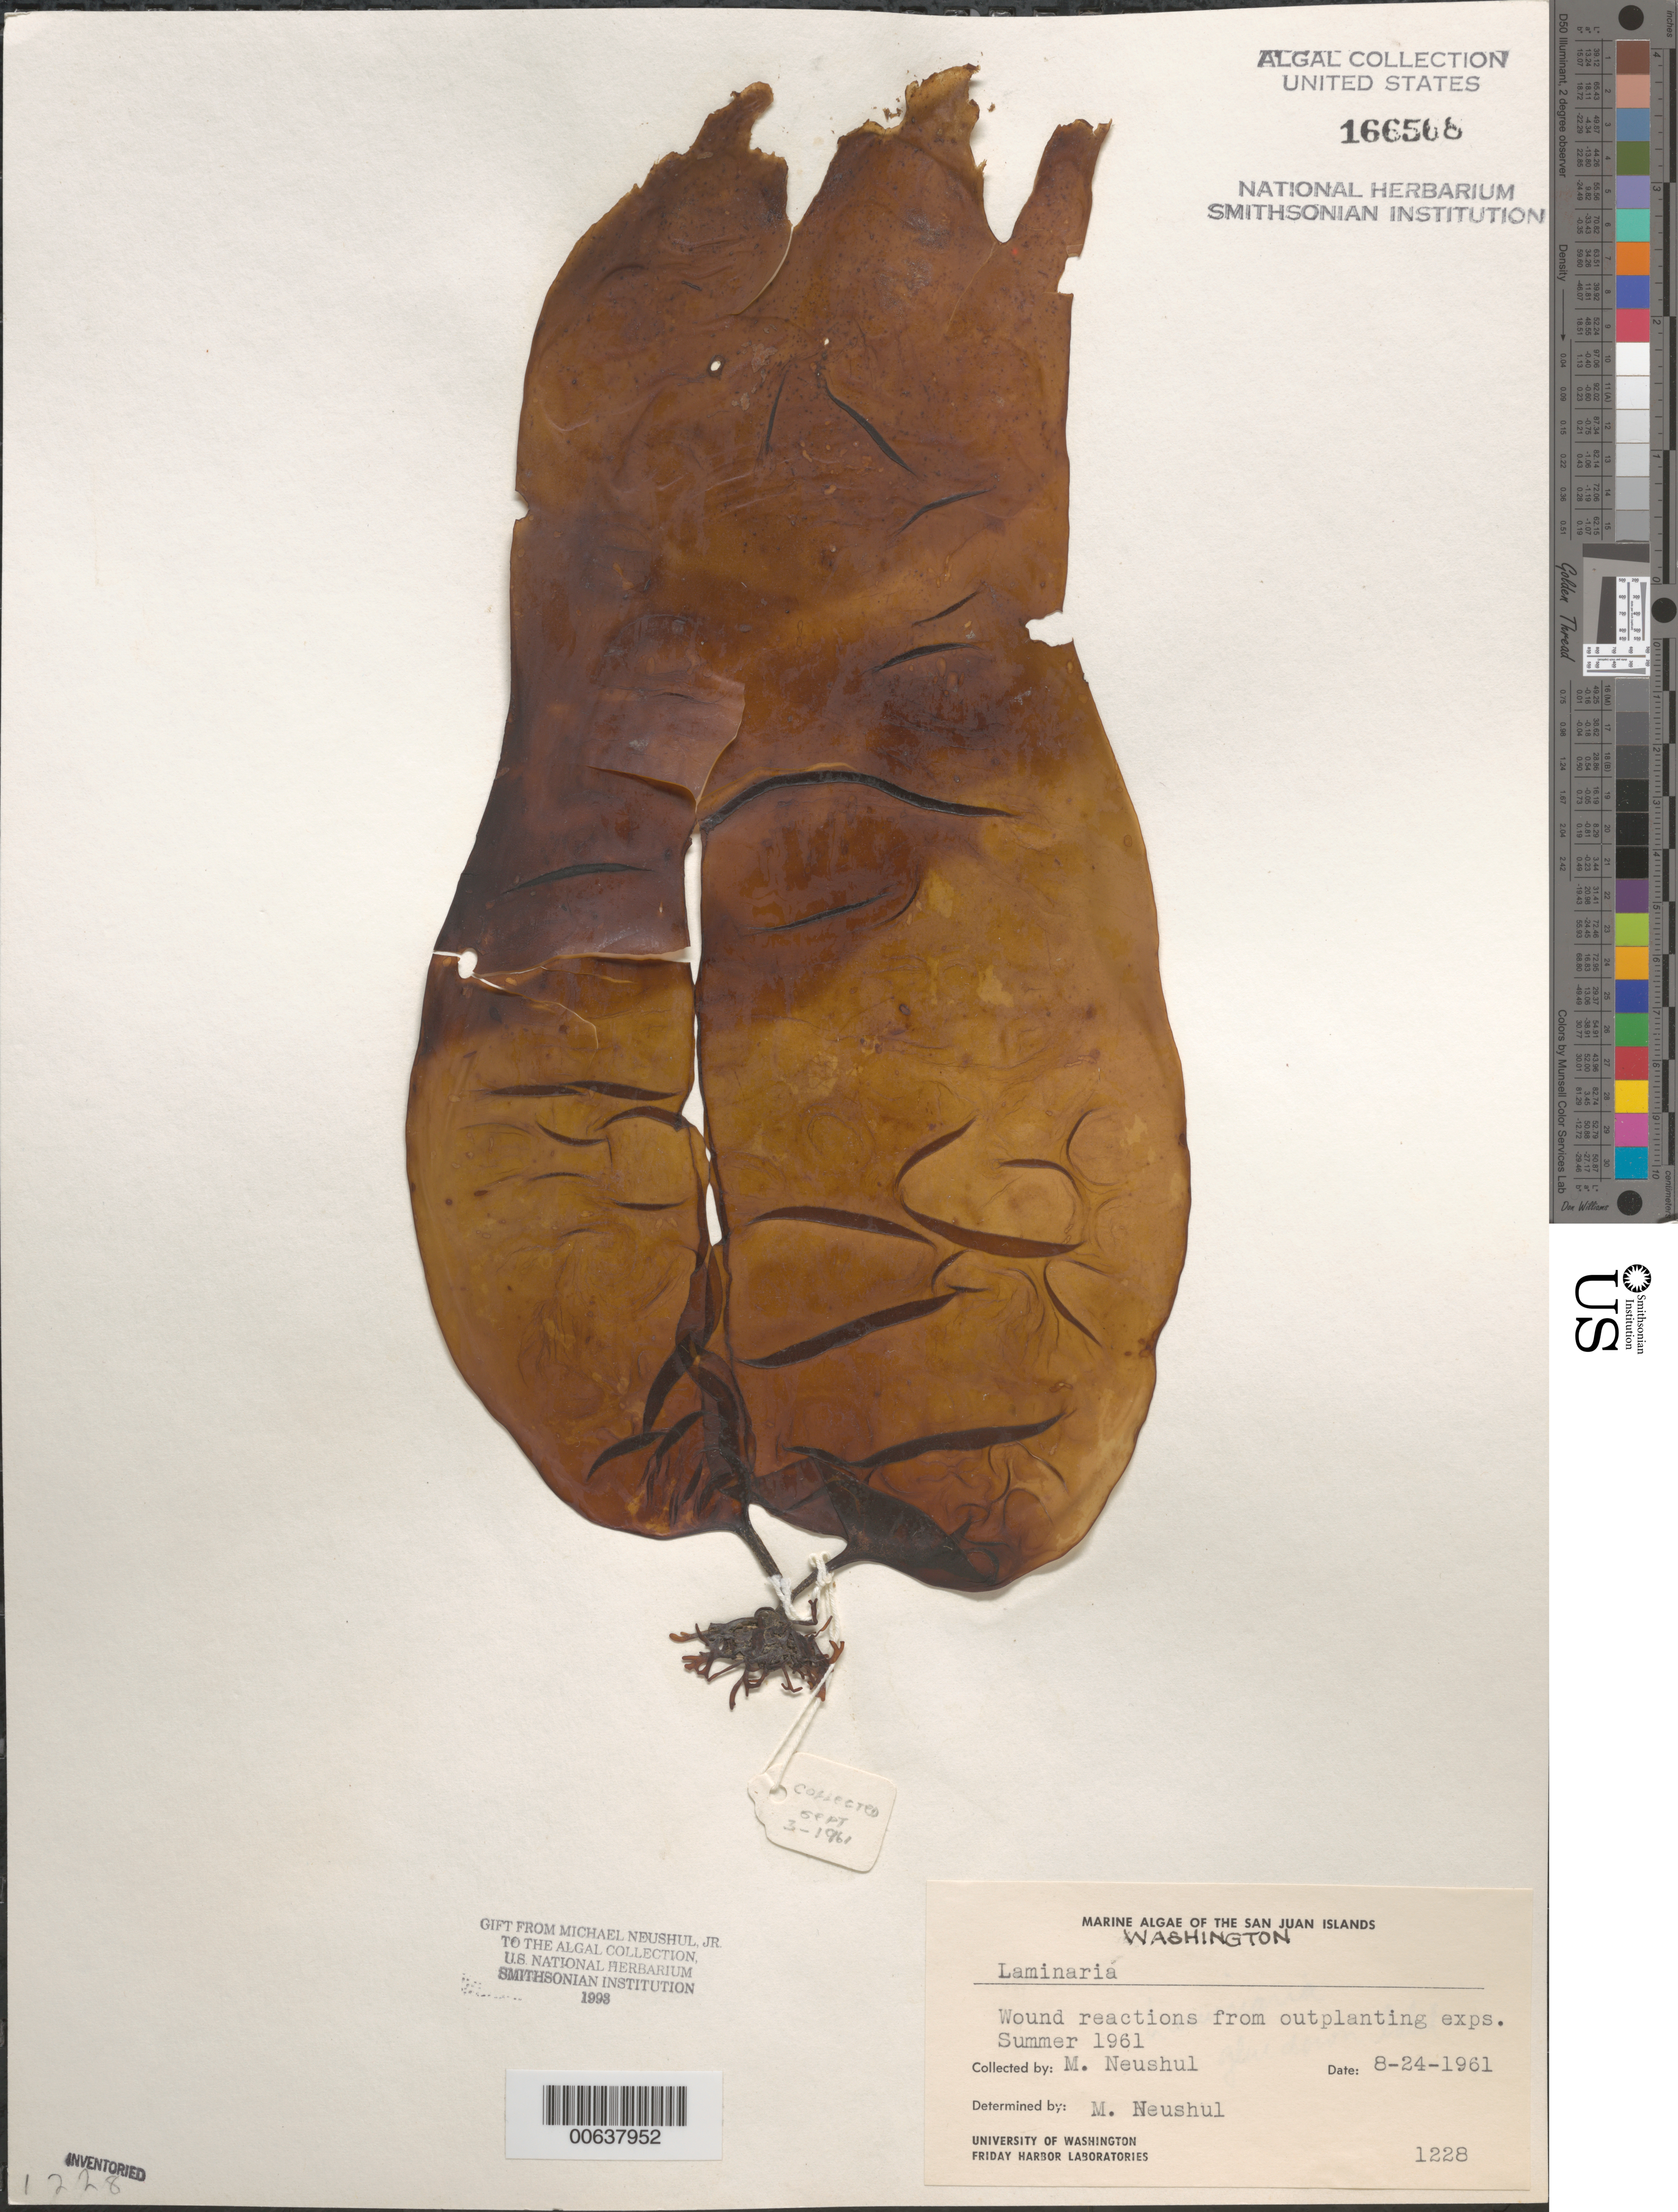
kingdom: Chromista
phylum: Ochrophyta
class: Phaeophyceae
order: Laminariales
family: Laminariaceae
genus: Laminaria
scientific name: Laminaria sp.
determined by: Neushul, M.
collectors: M. Neushul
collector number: Neushul 1228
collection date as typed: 24 Aug 1961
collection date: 1961-08-24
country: United States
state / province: Washington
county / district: San Juan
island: San Juan Islands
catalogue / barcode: US 166568